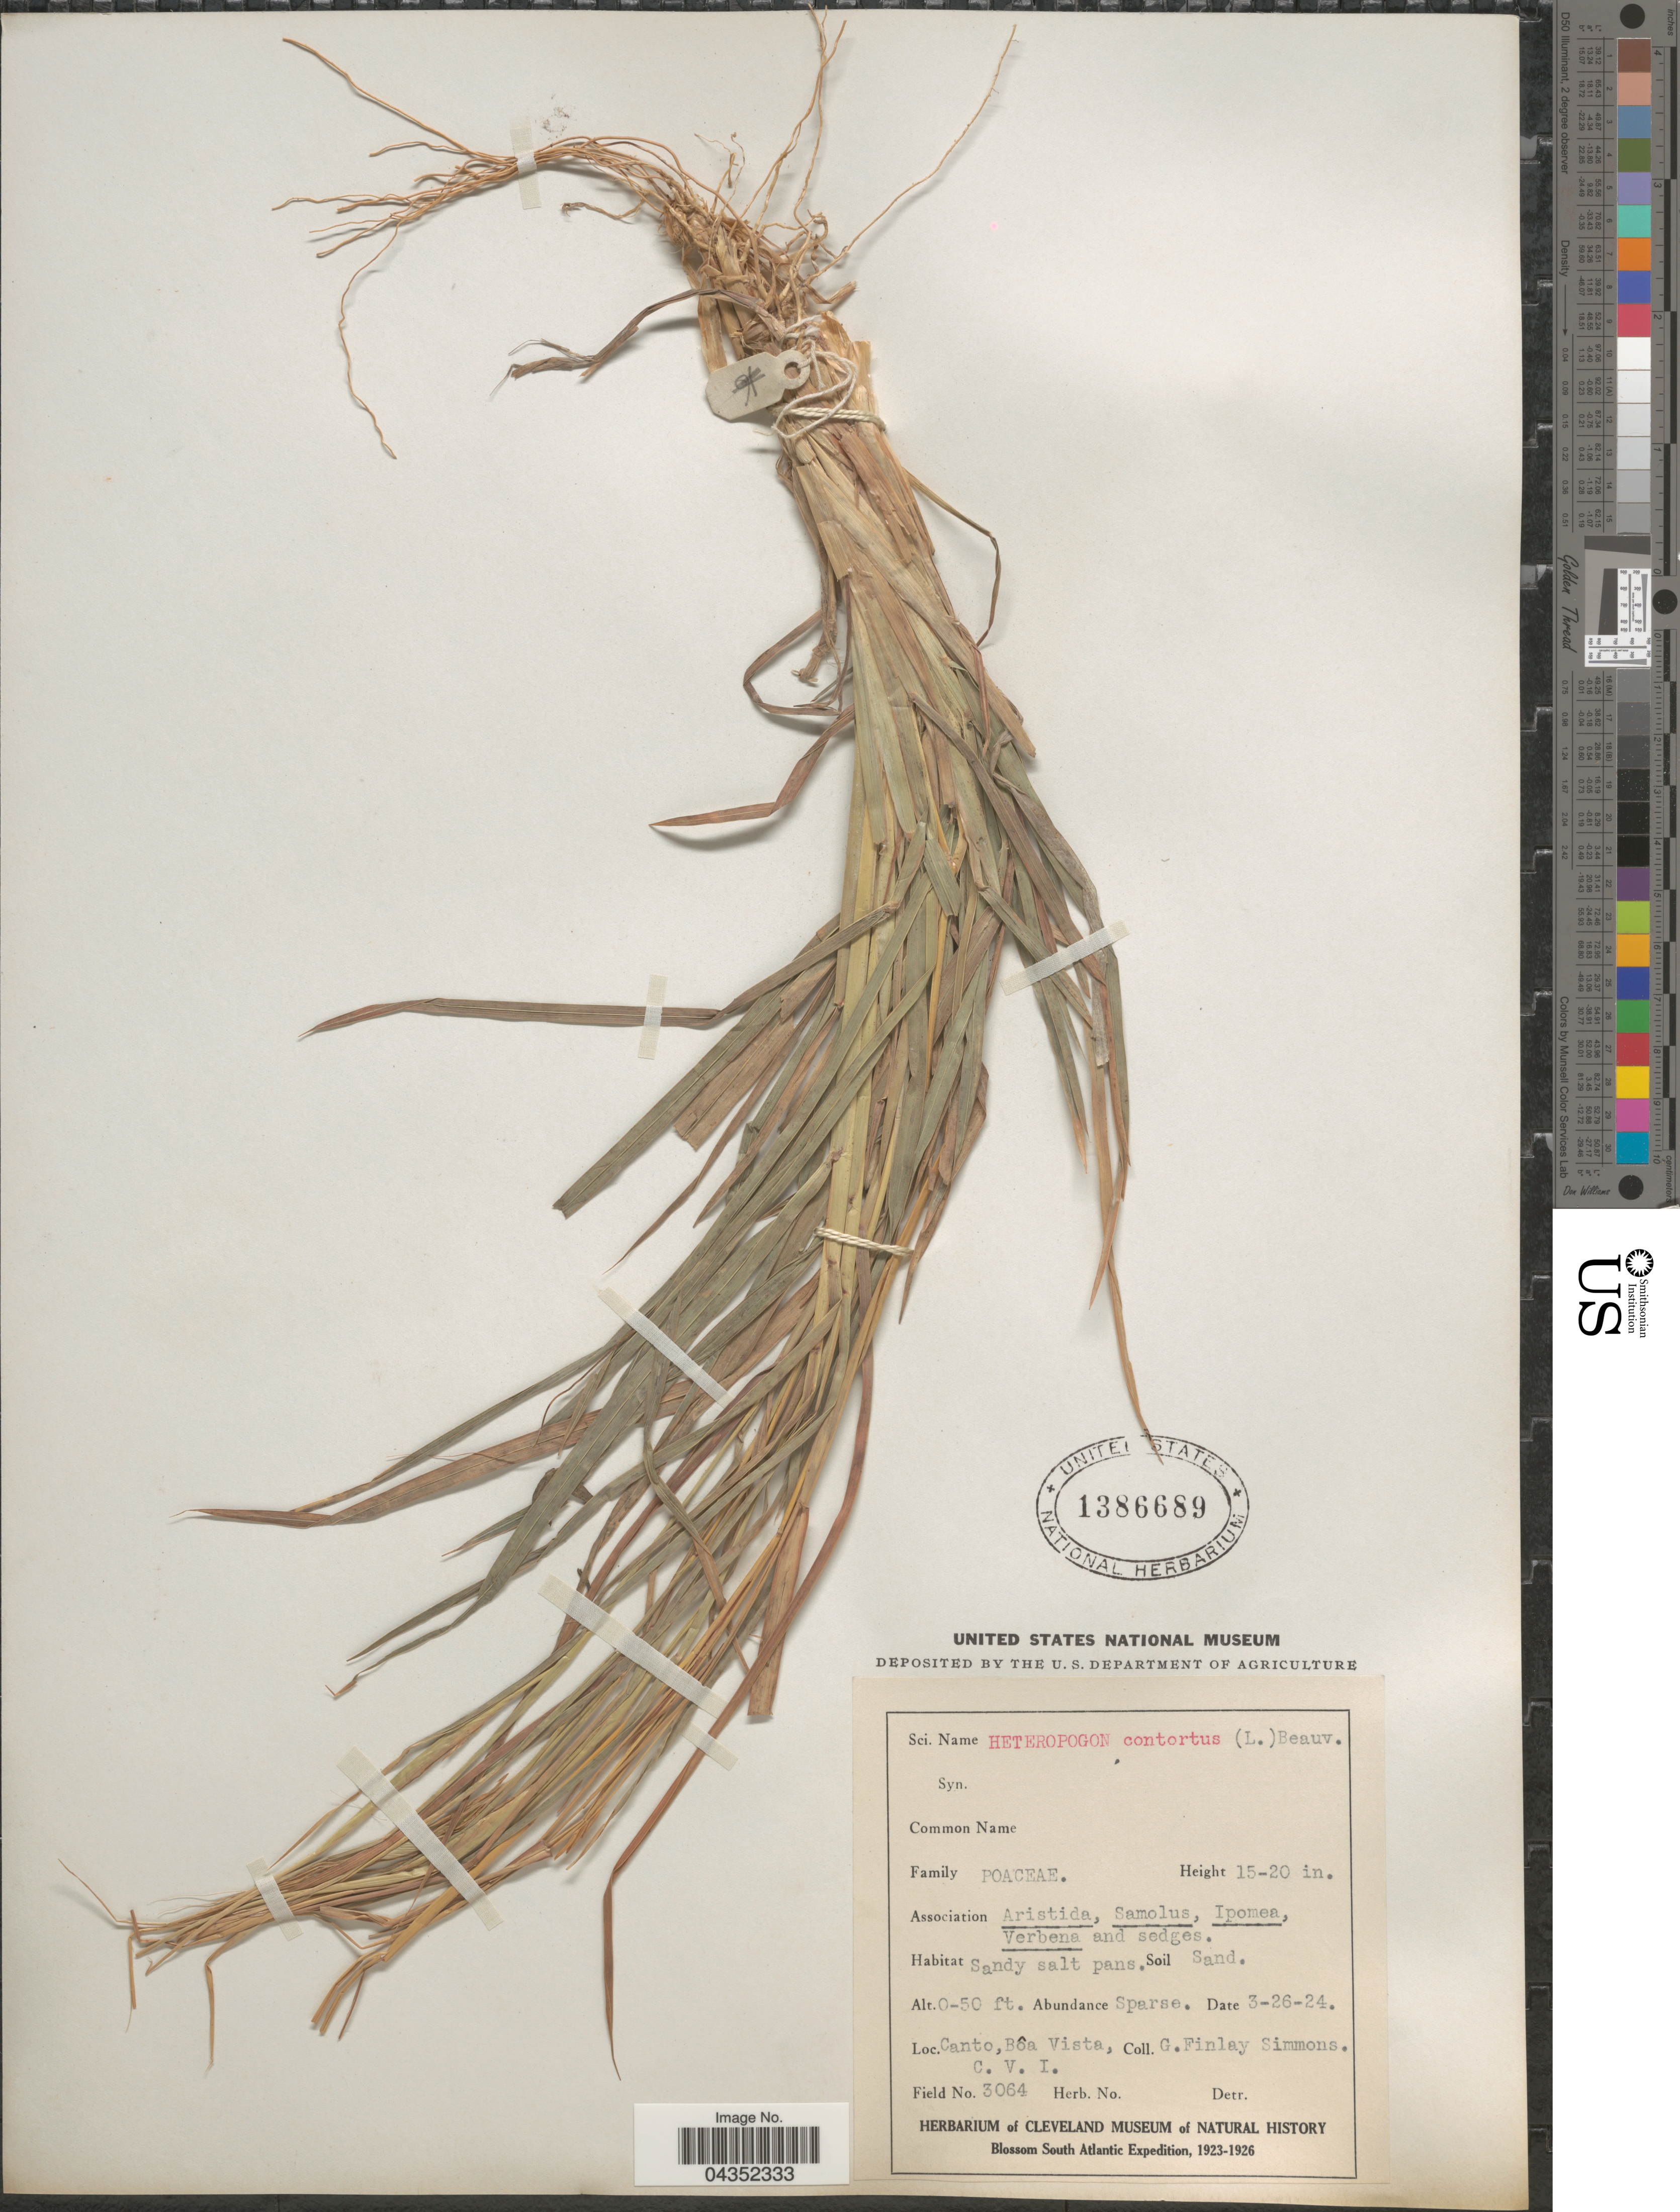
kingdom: Plantae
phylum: Tracheophyta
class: Liliopsida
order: Poales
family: Poaceae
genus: Heteropogon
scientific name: Heteropogon contortus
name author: (L.) P. Beauv. ex Roem. & Schult.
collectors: G. Simmons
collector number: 3064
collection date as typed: Transcribed d/m/y: 26/3/24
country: Cape Verde Islands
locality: Canto, Bôa Vista, C.V.I. Blossom South Atlantic Expedition, 1923-1926.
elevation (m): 0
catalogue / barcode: US 1386689